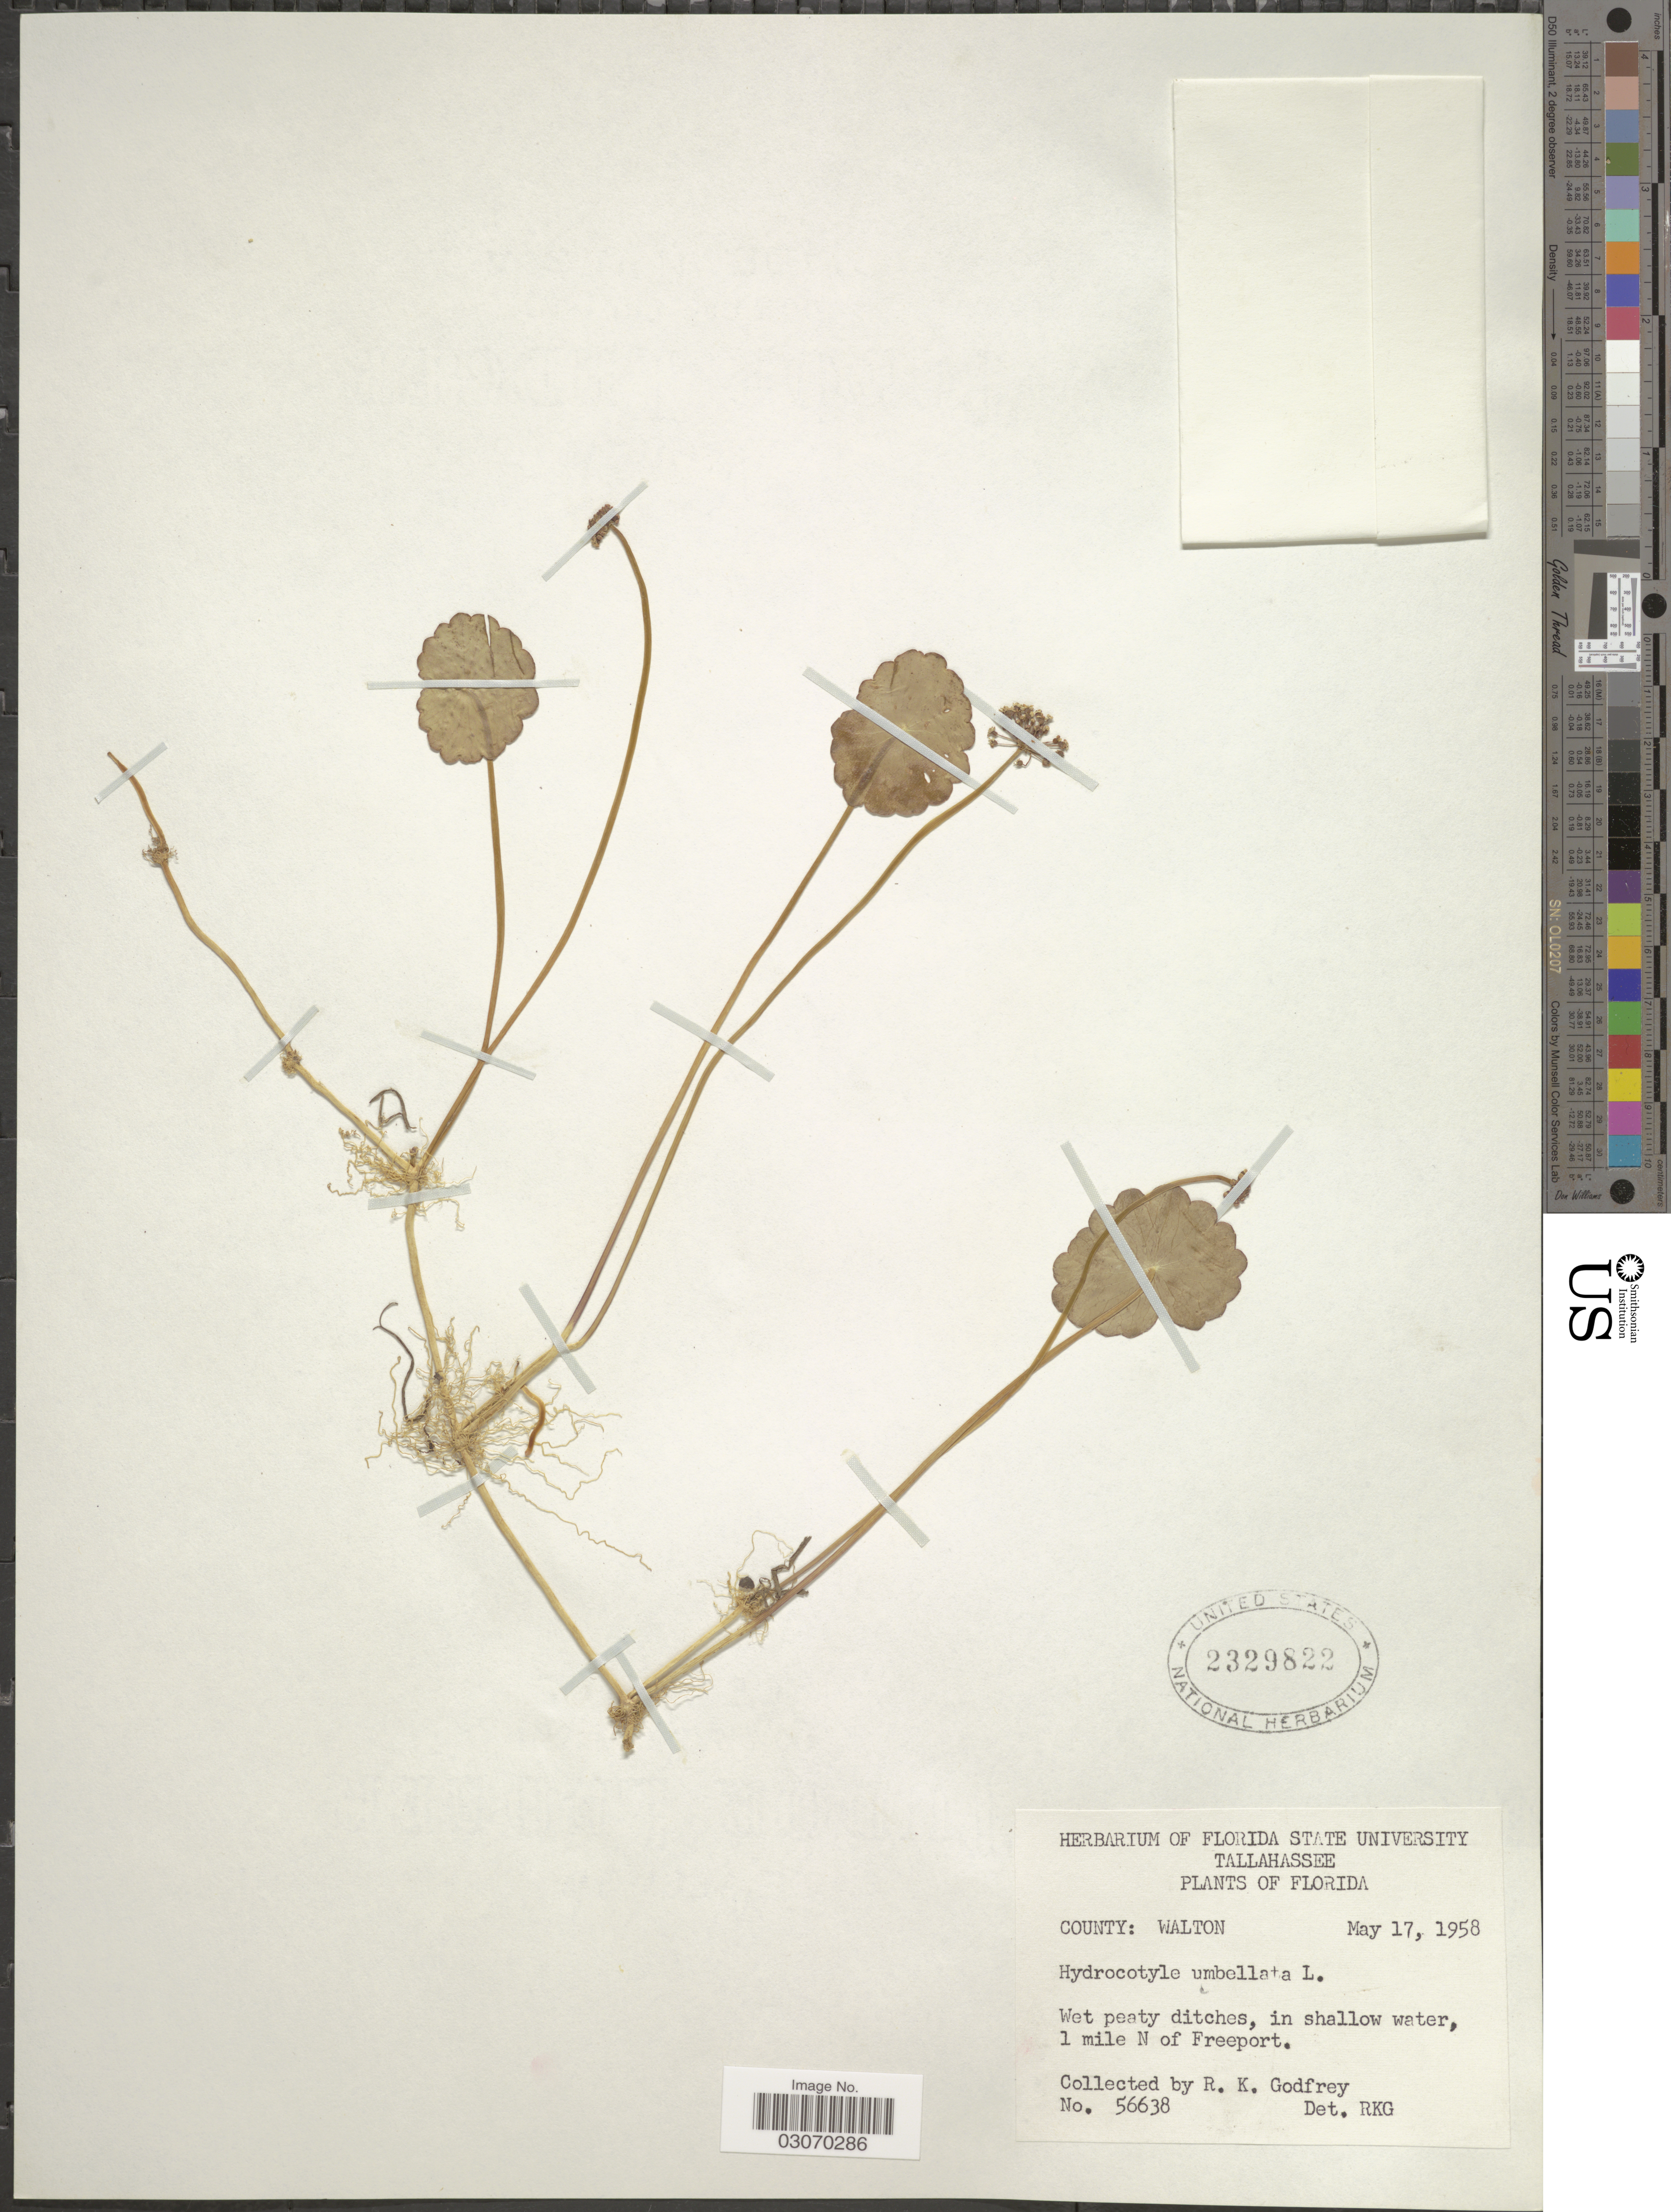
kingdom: Plantae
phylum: Tracheophyta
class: Magnoliopsida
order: Apiales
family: Araliaceae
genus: Hydrocotyle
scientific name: Hydrocotyle umbellata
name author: L.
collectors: R. K. Godfrey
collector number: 56638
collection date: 1958-05-17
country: United States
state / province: Florida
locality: County: Walton. Wet peaty ditches, in shallow water, 1 mile N of Freeport.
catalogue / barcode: US 2329822